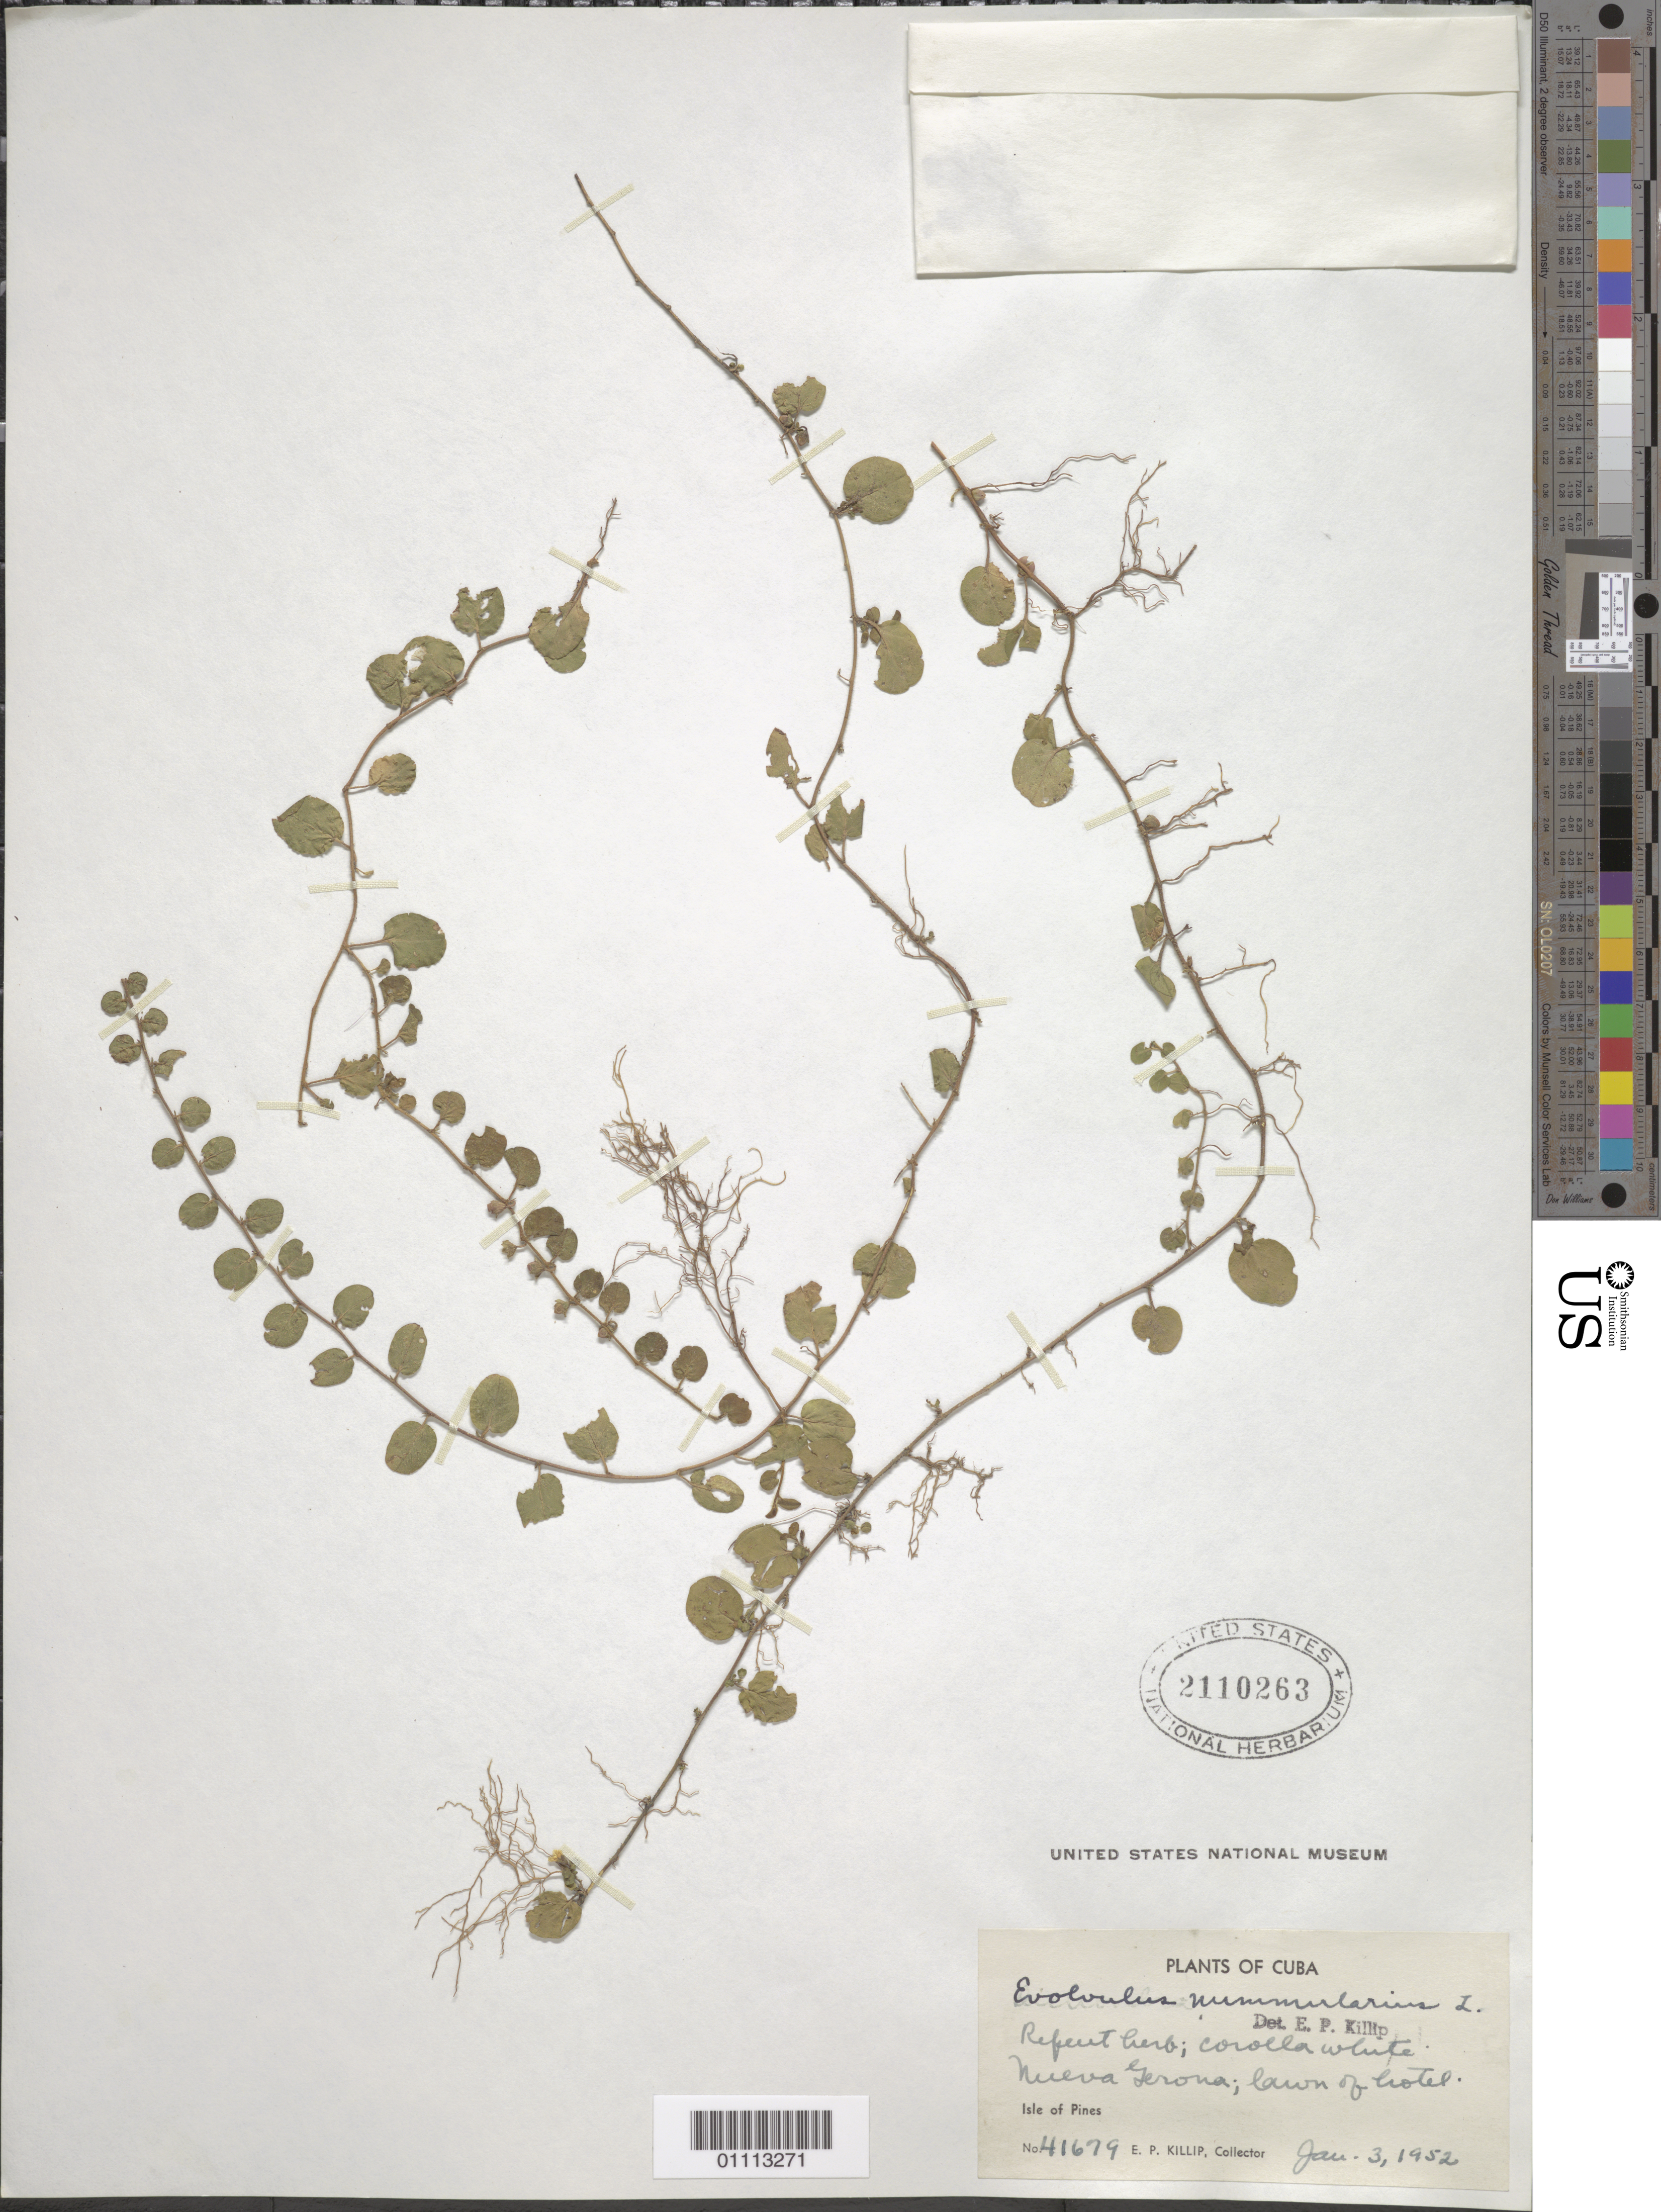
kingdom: Plantae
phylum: Tracheophyta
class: Magnoliopsida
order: Solanales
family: Convolvulaceae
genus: Evolvulus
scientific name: Evolvulus nummularius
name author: (L.) L.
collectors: E. P. Killip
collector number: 41679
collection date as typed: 03 Jan 1952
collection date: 1952-01-03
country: Cuba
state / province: Isla de La Juventud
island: Isla de la Juventud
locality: Nueva Gerona; lawn of hotel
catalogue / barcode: US 2110263